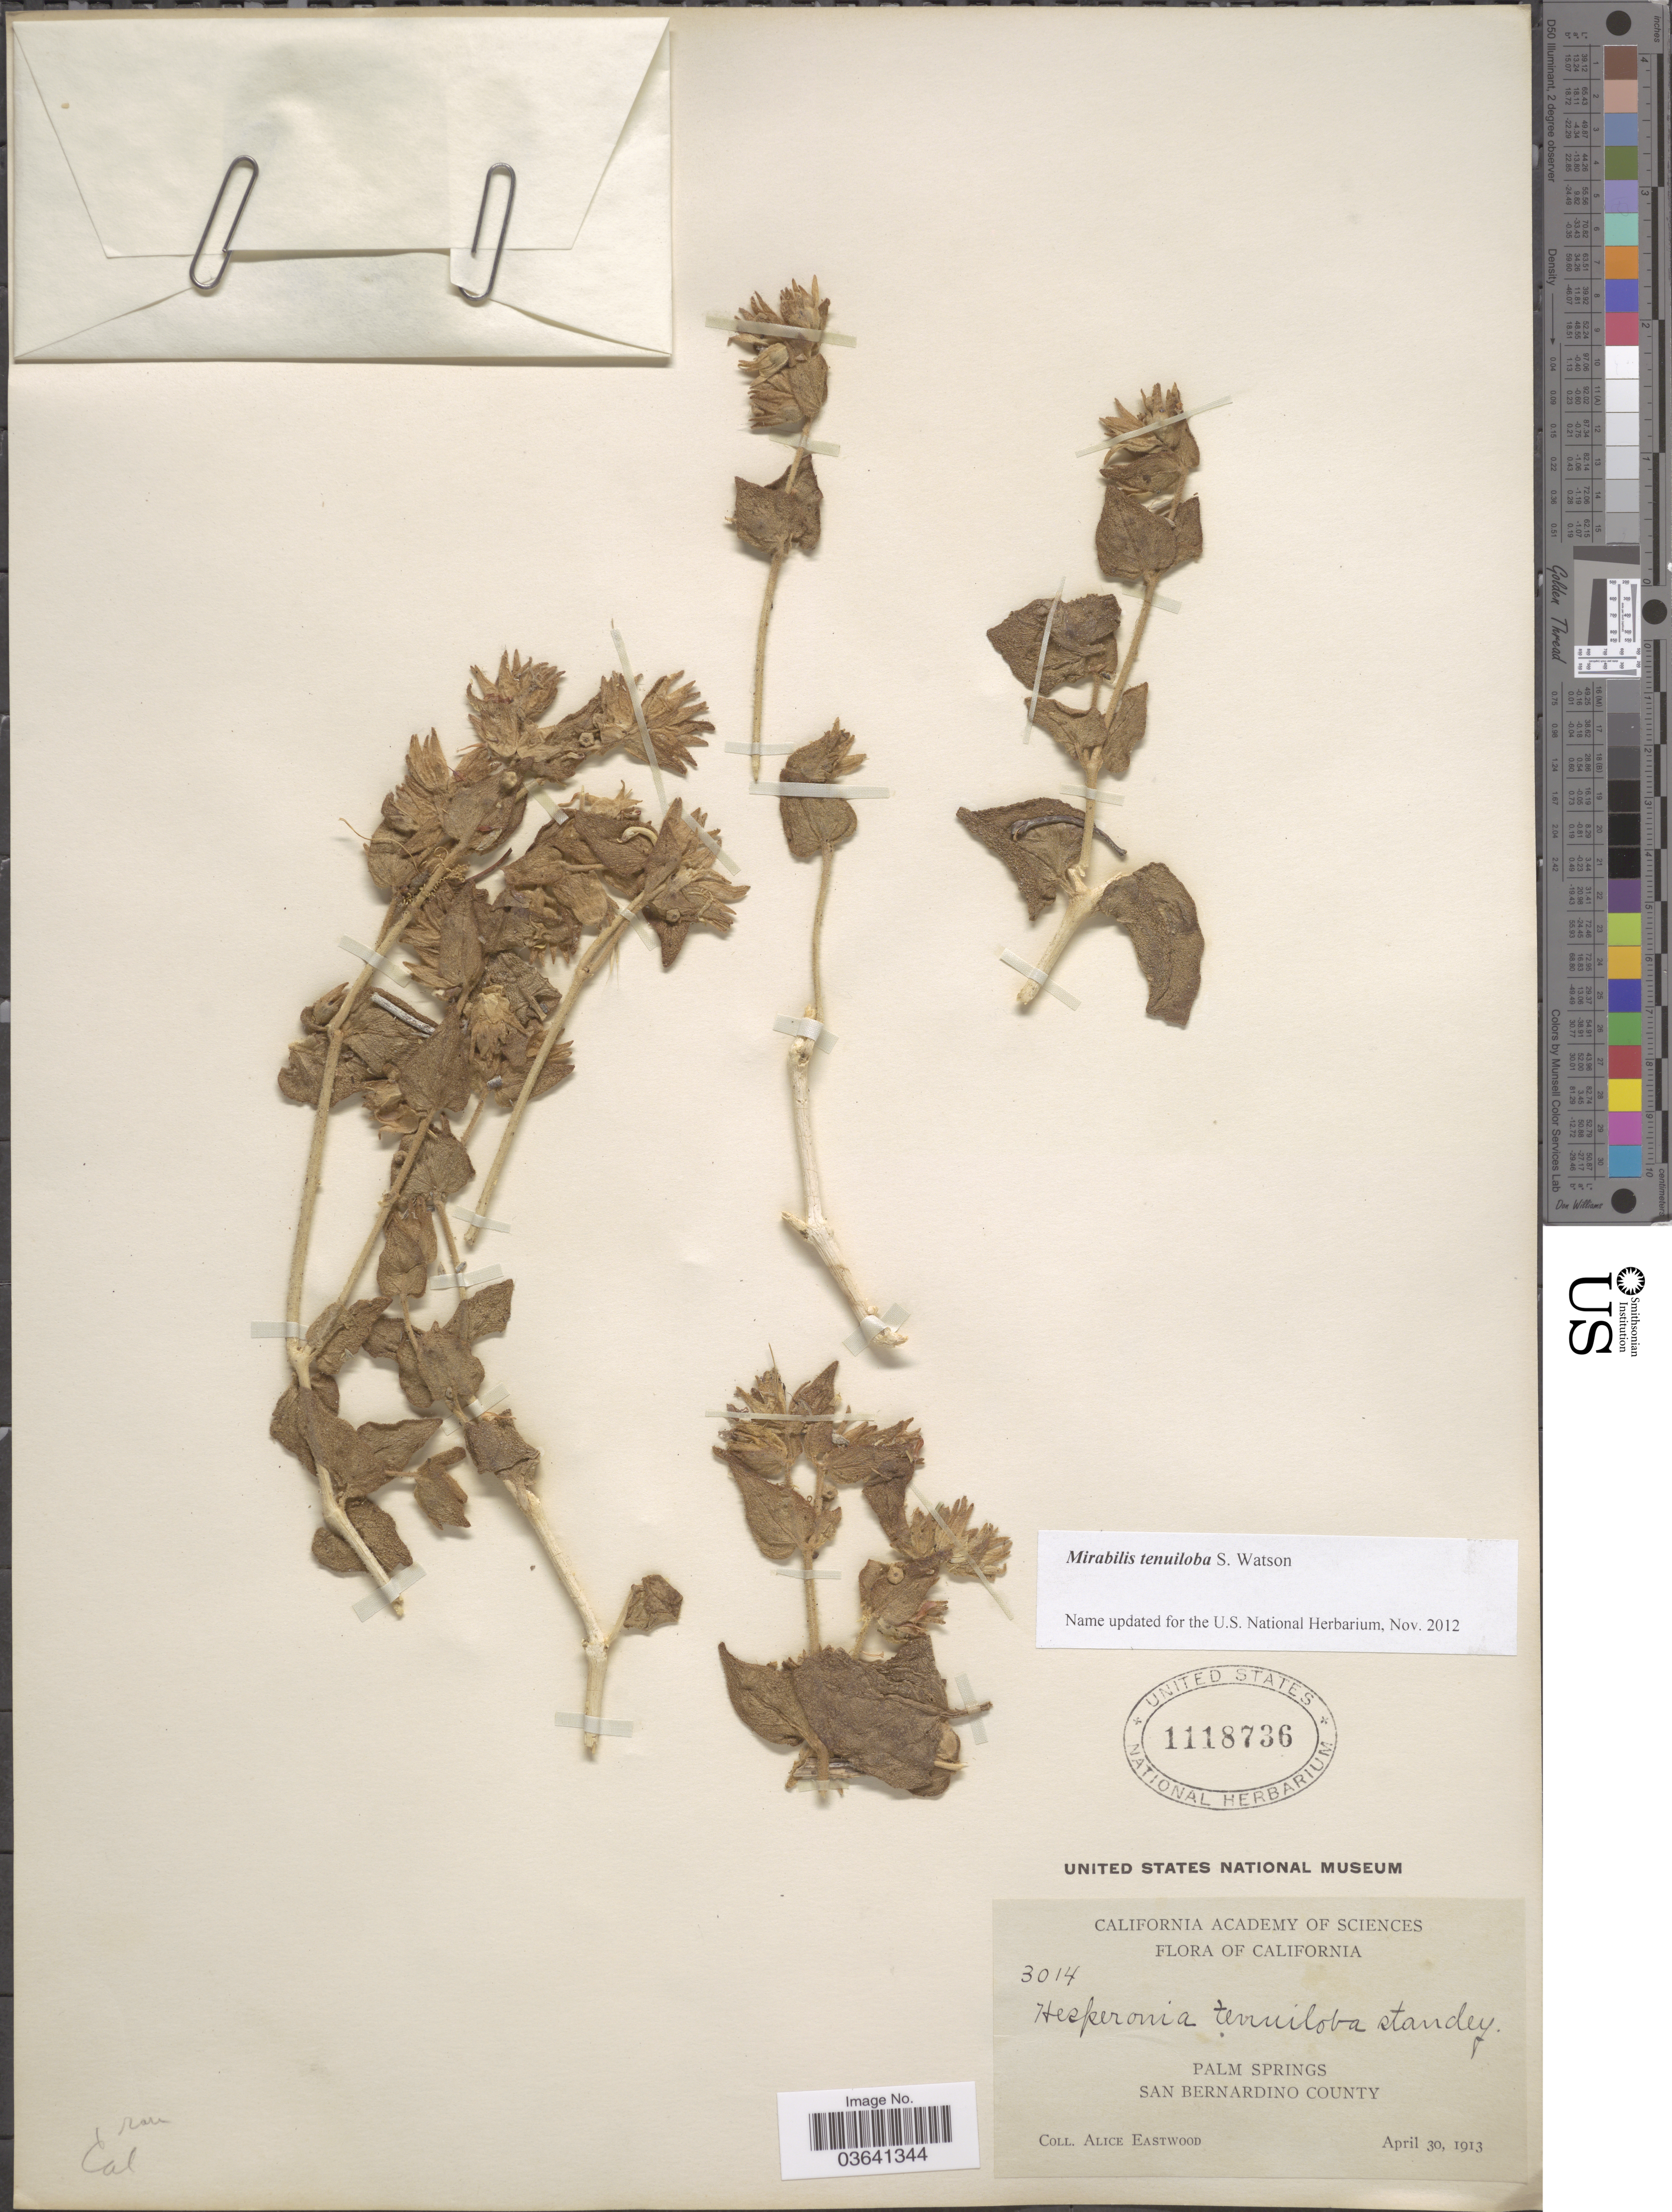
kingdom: Plantae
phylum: Tracheophyta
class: Magnoliopsida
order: Caryophyllales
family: Nyctaginaceae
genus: Mirabilis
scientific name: Mirabilis tenuiloba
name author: S. Watson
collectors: A. Eastwood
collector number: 3014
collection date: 1913-04-30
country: United States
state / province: California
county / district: San Bernardino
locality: Palm Springs. San Bernardino County.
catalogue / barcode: US 1118736